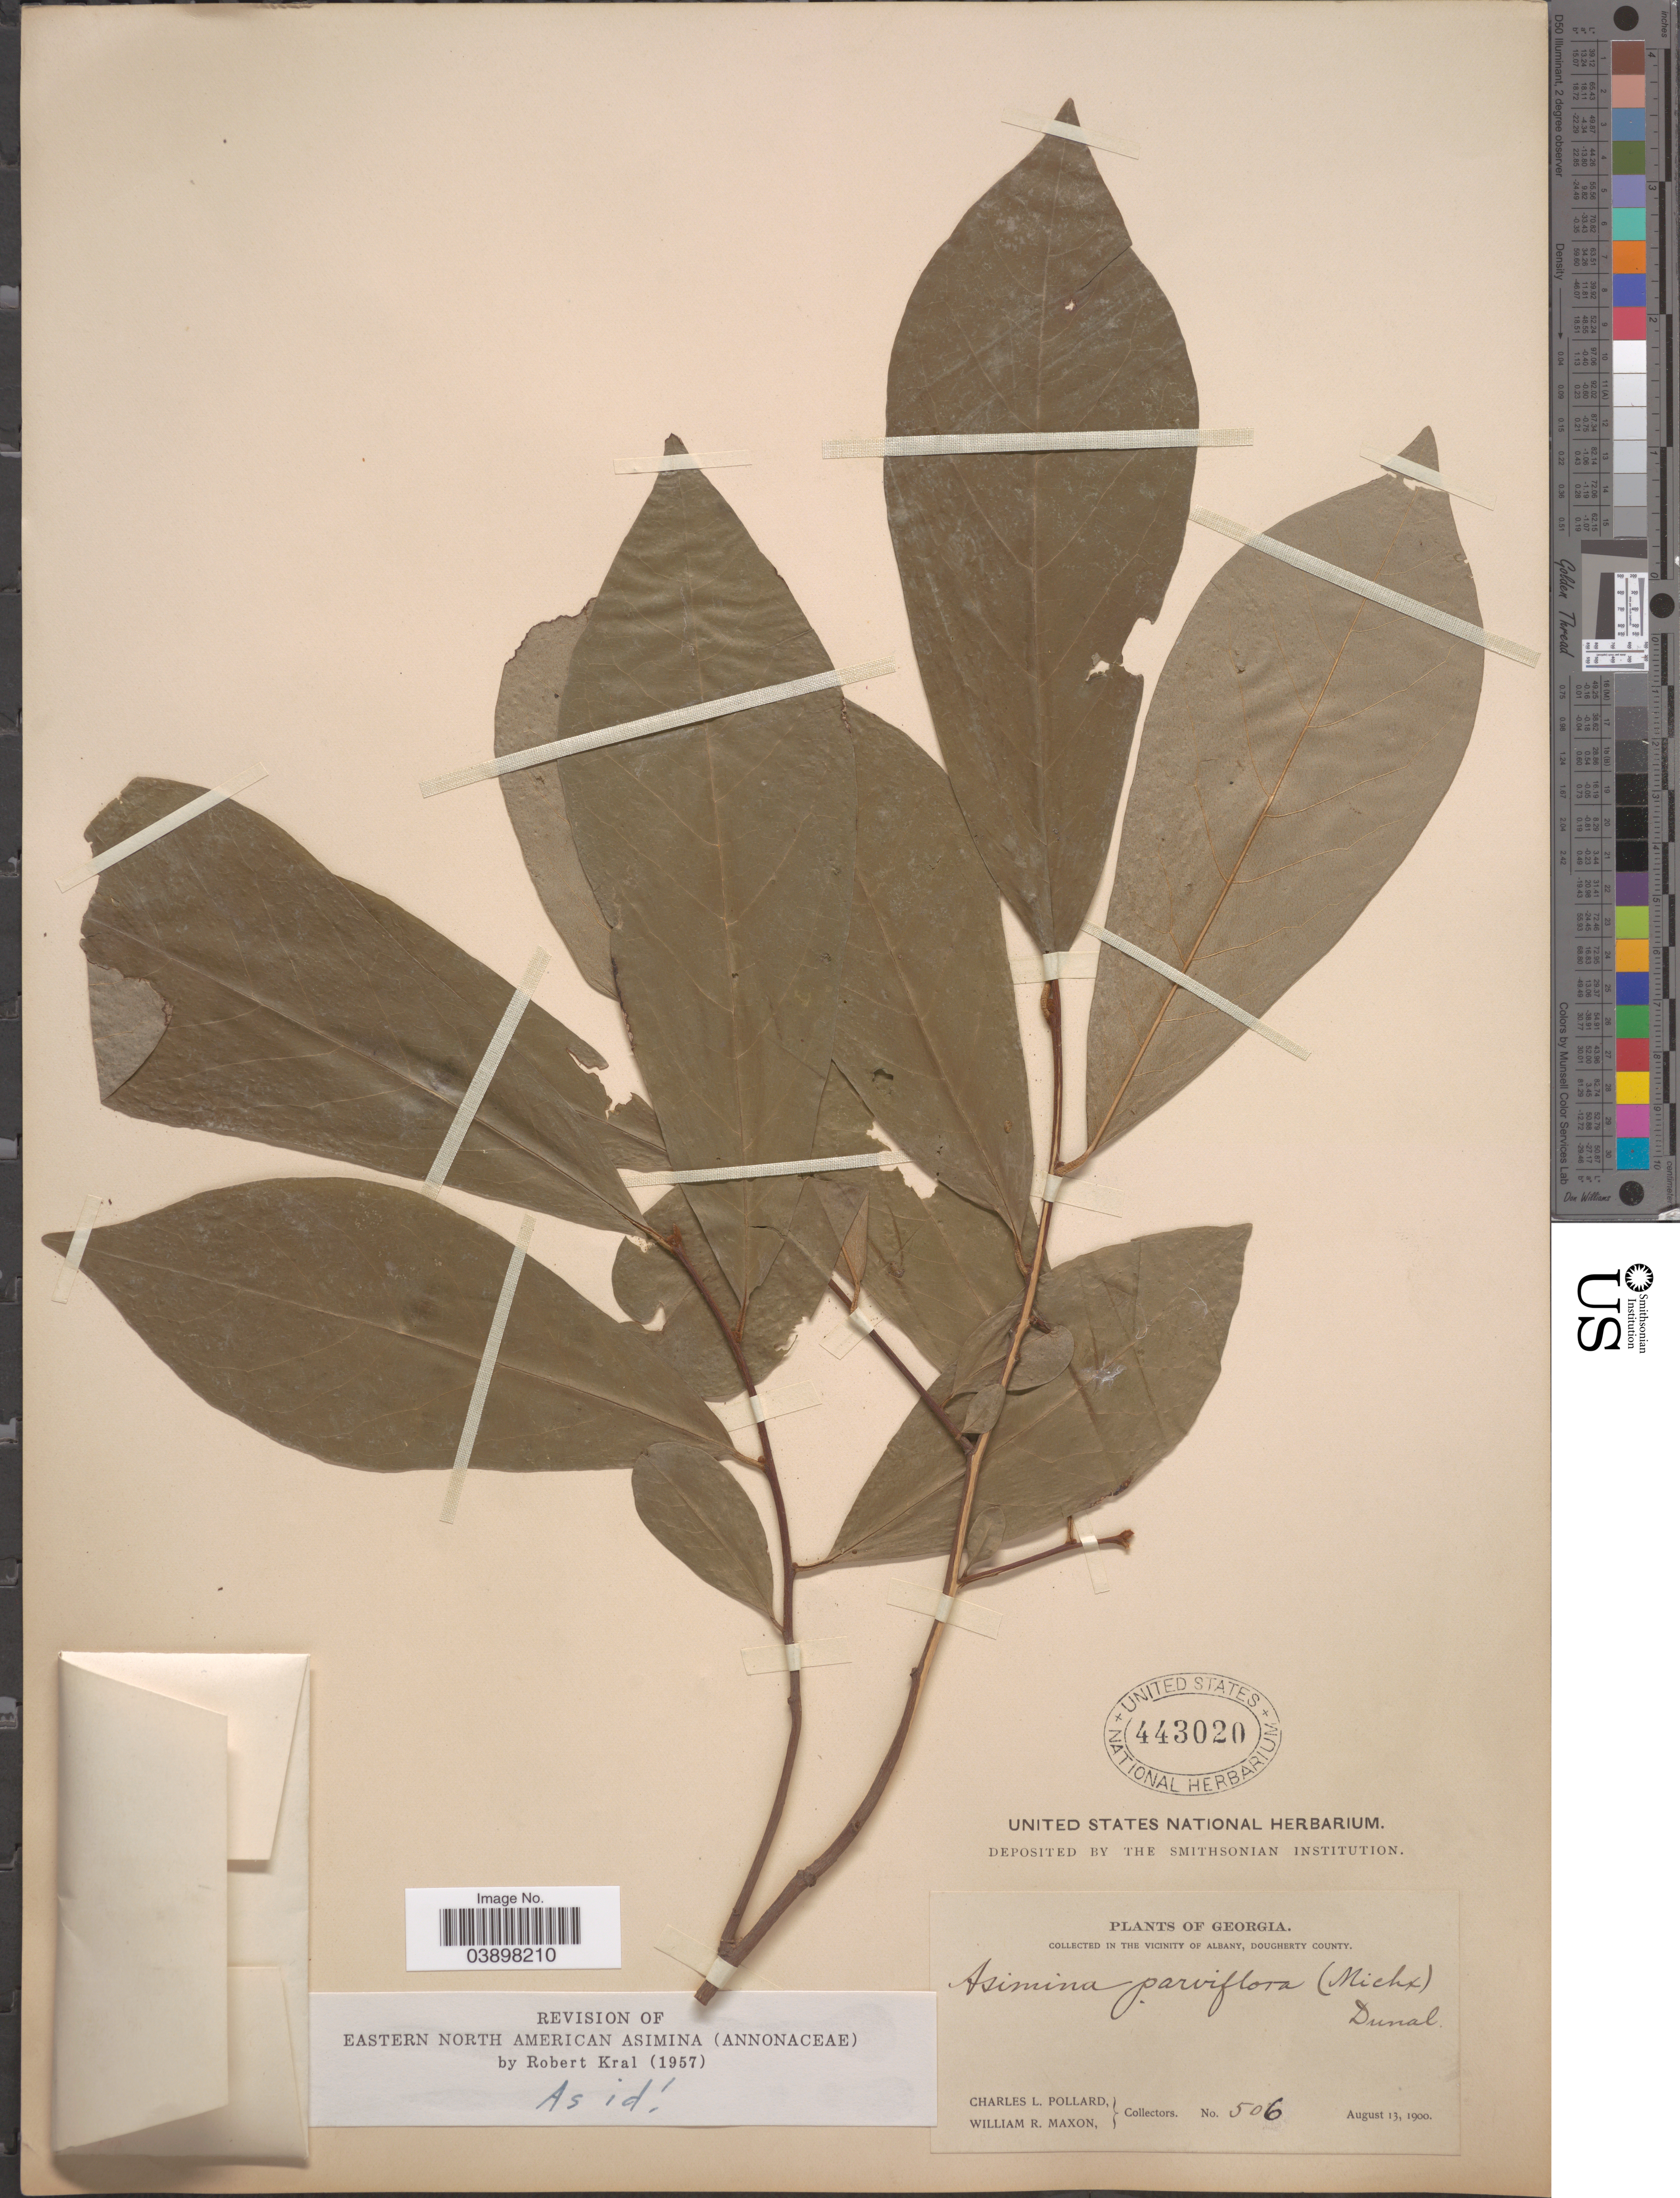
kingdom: Plantae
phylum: Tracheophyta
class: Magnoliopsida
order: Magnoliales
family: Annonaceae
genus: Asimina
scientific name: Asimina parviflora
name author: (Michx.) Dunal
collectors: C. L. Pollard & W. R. Maxon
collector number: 506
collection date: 1900-08-13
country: United States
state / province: Georgia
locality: In the Vicinity of Albany, Dougherty County.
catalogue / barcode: US 443020